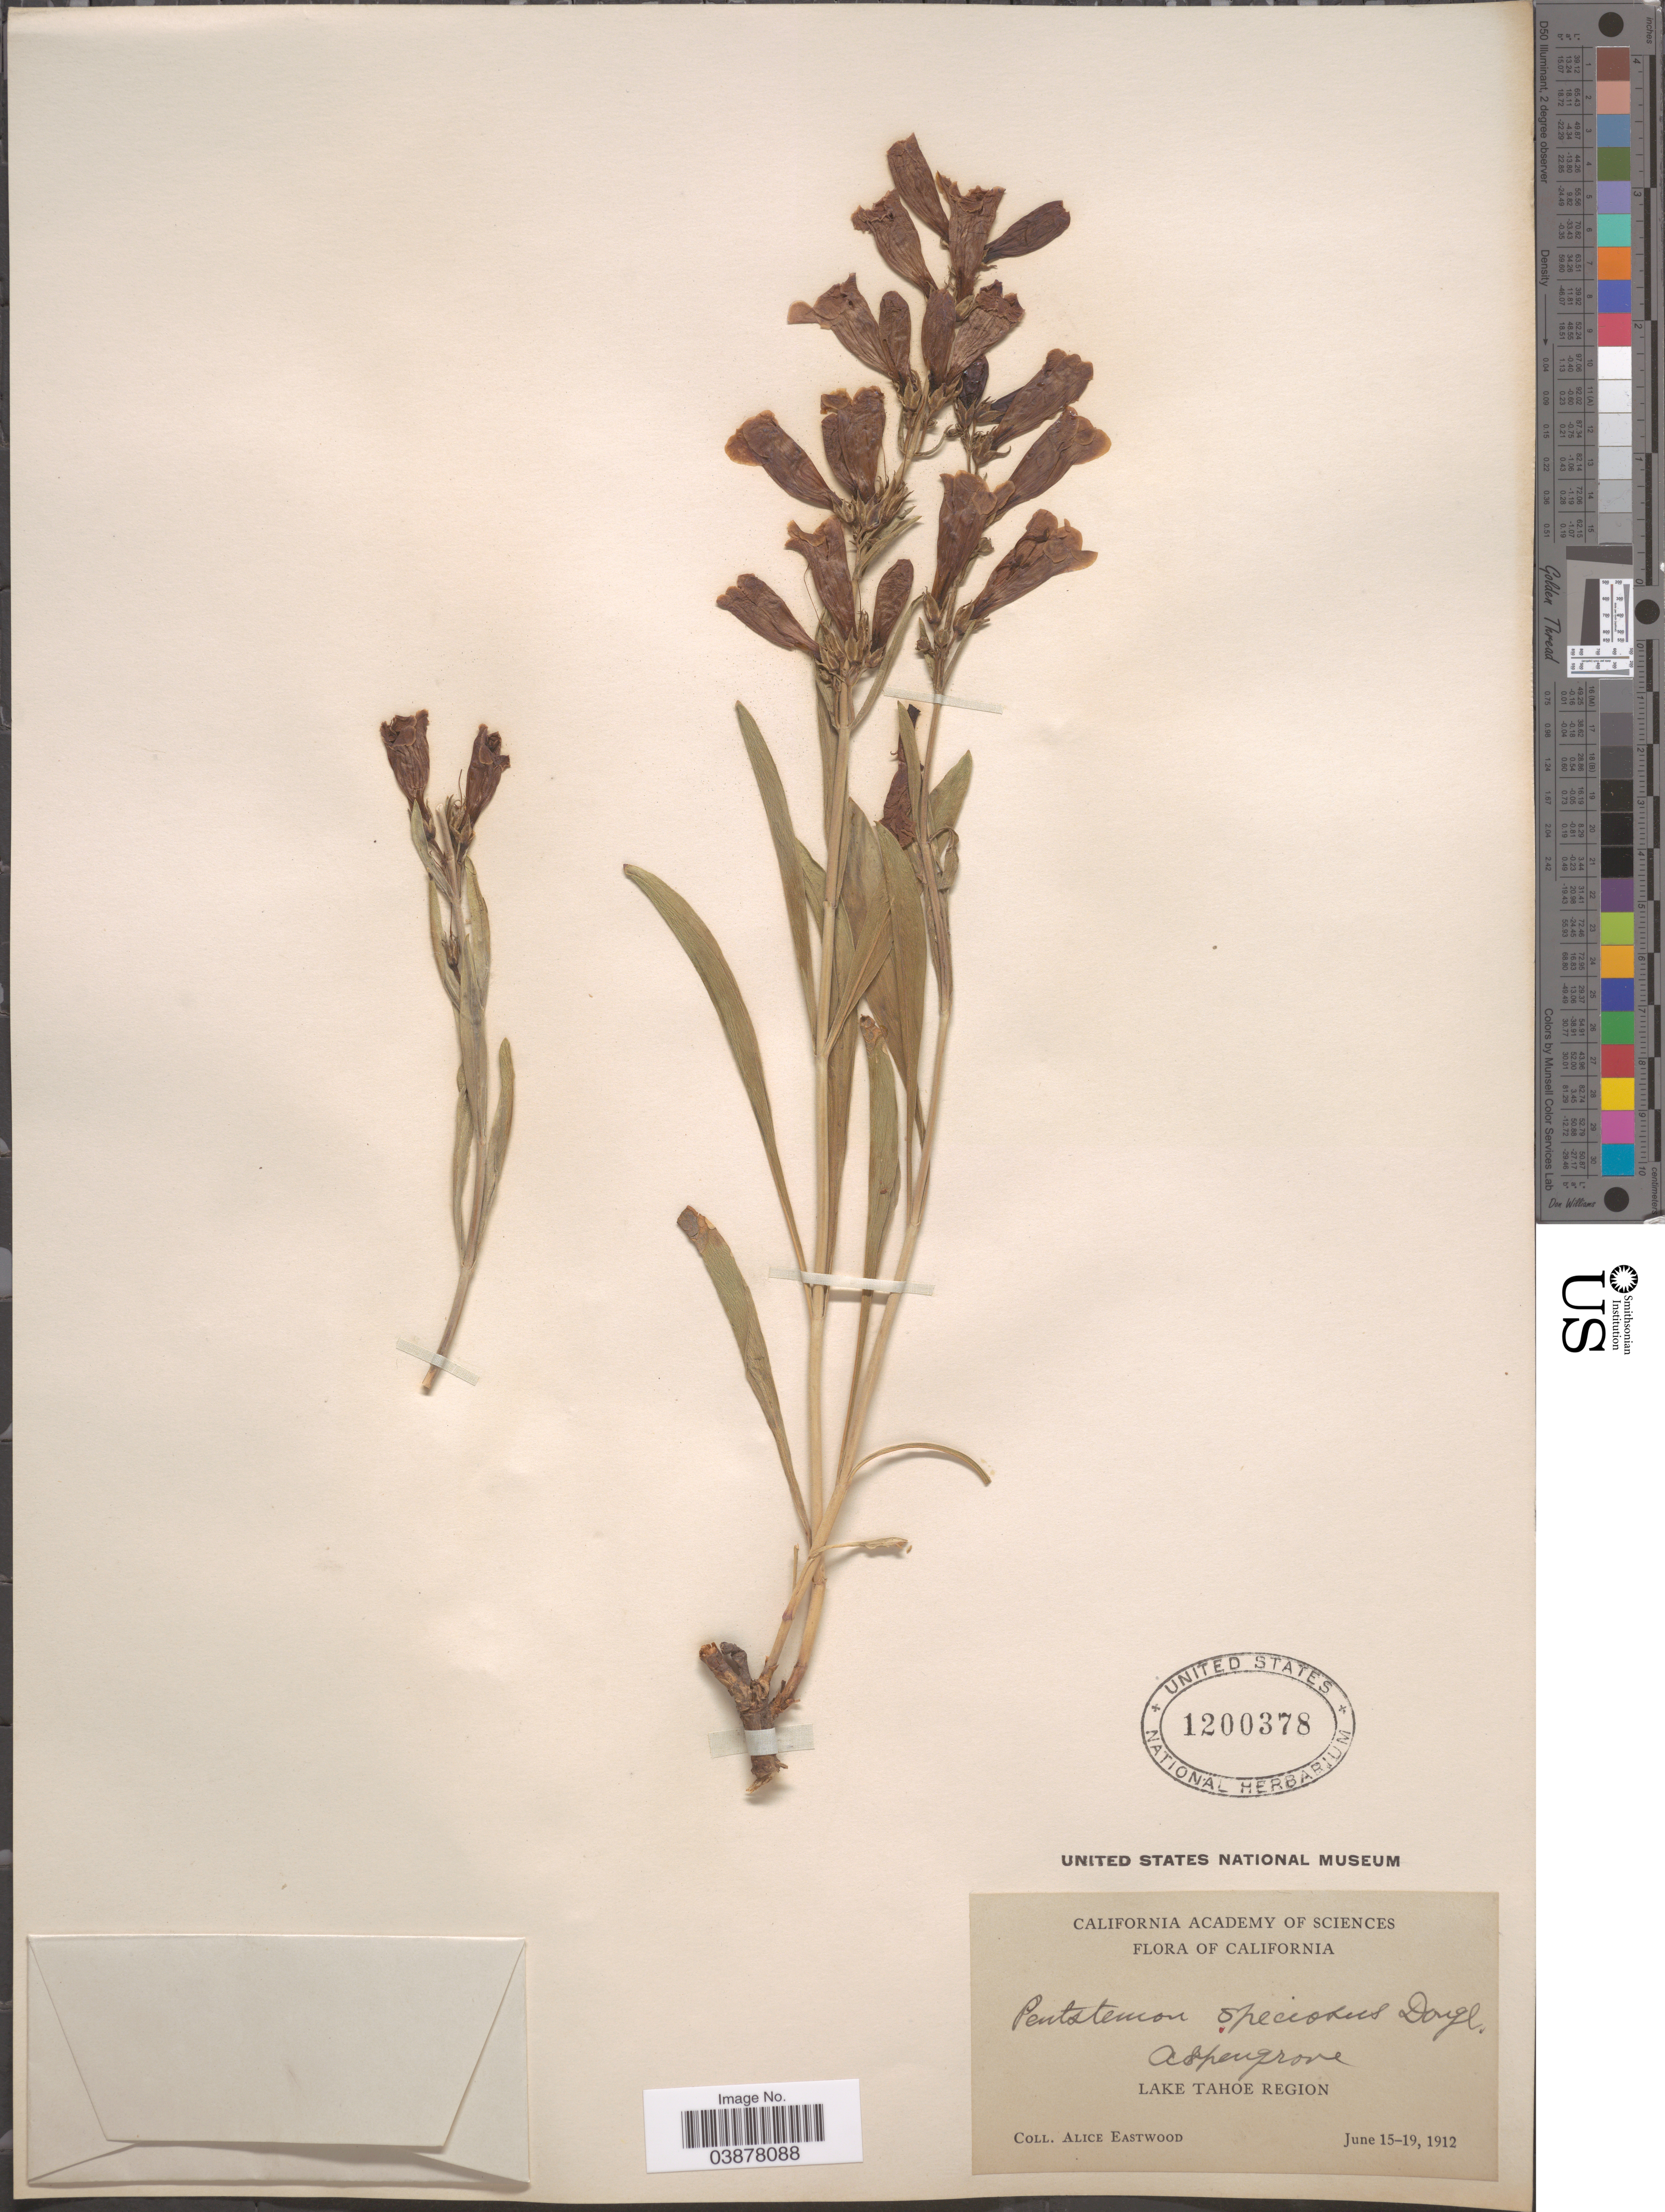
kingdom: Plantae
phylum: Tracheophyta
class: Magnoliopsida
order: Lamiales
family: Plantaginaceae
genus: Penstemon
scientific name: Penstemon speciosus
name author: Douglas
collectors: A. Eastwood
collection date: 1912-06-15/1912-06-19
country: United States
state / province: California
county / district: Nevada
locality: Aspengrove. Lake Tahoe Region.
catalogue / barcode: US 1200378